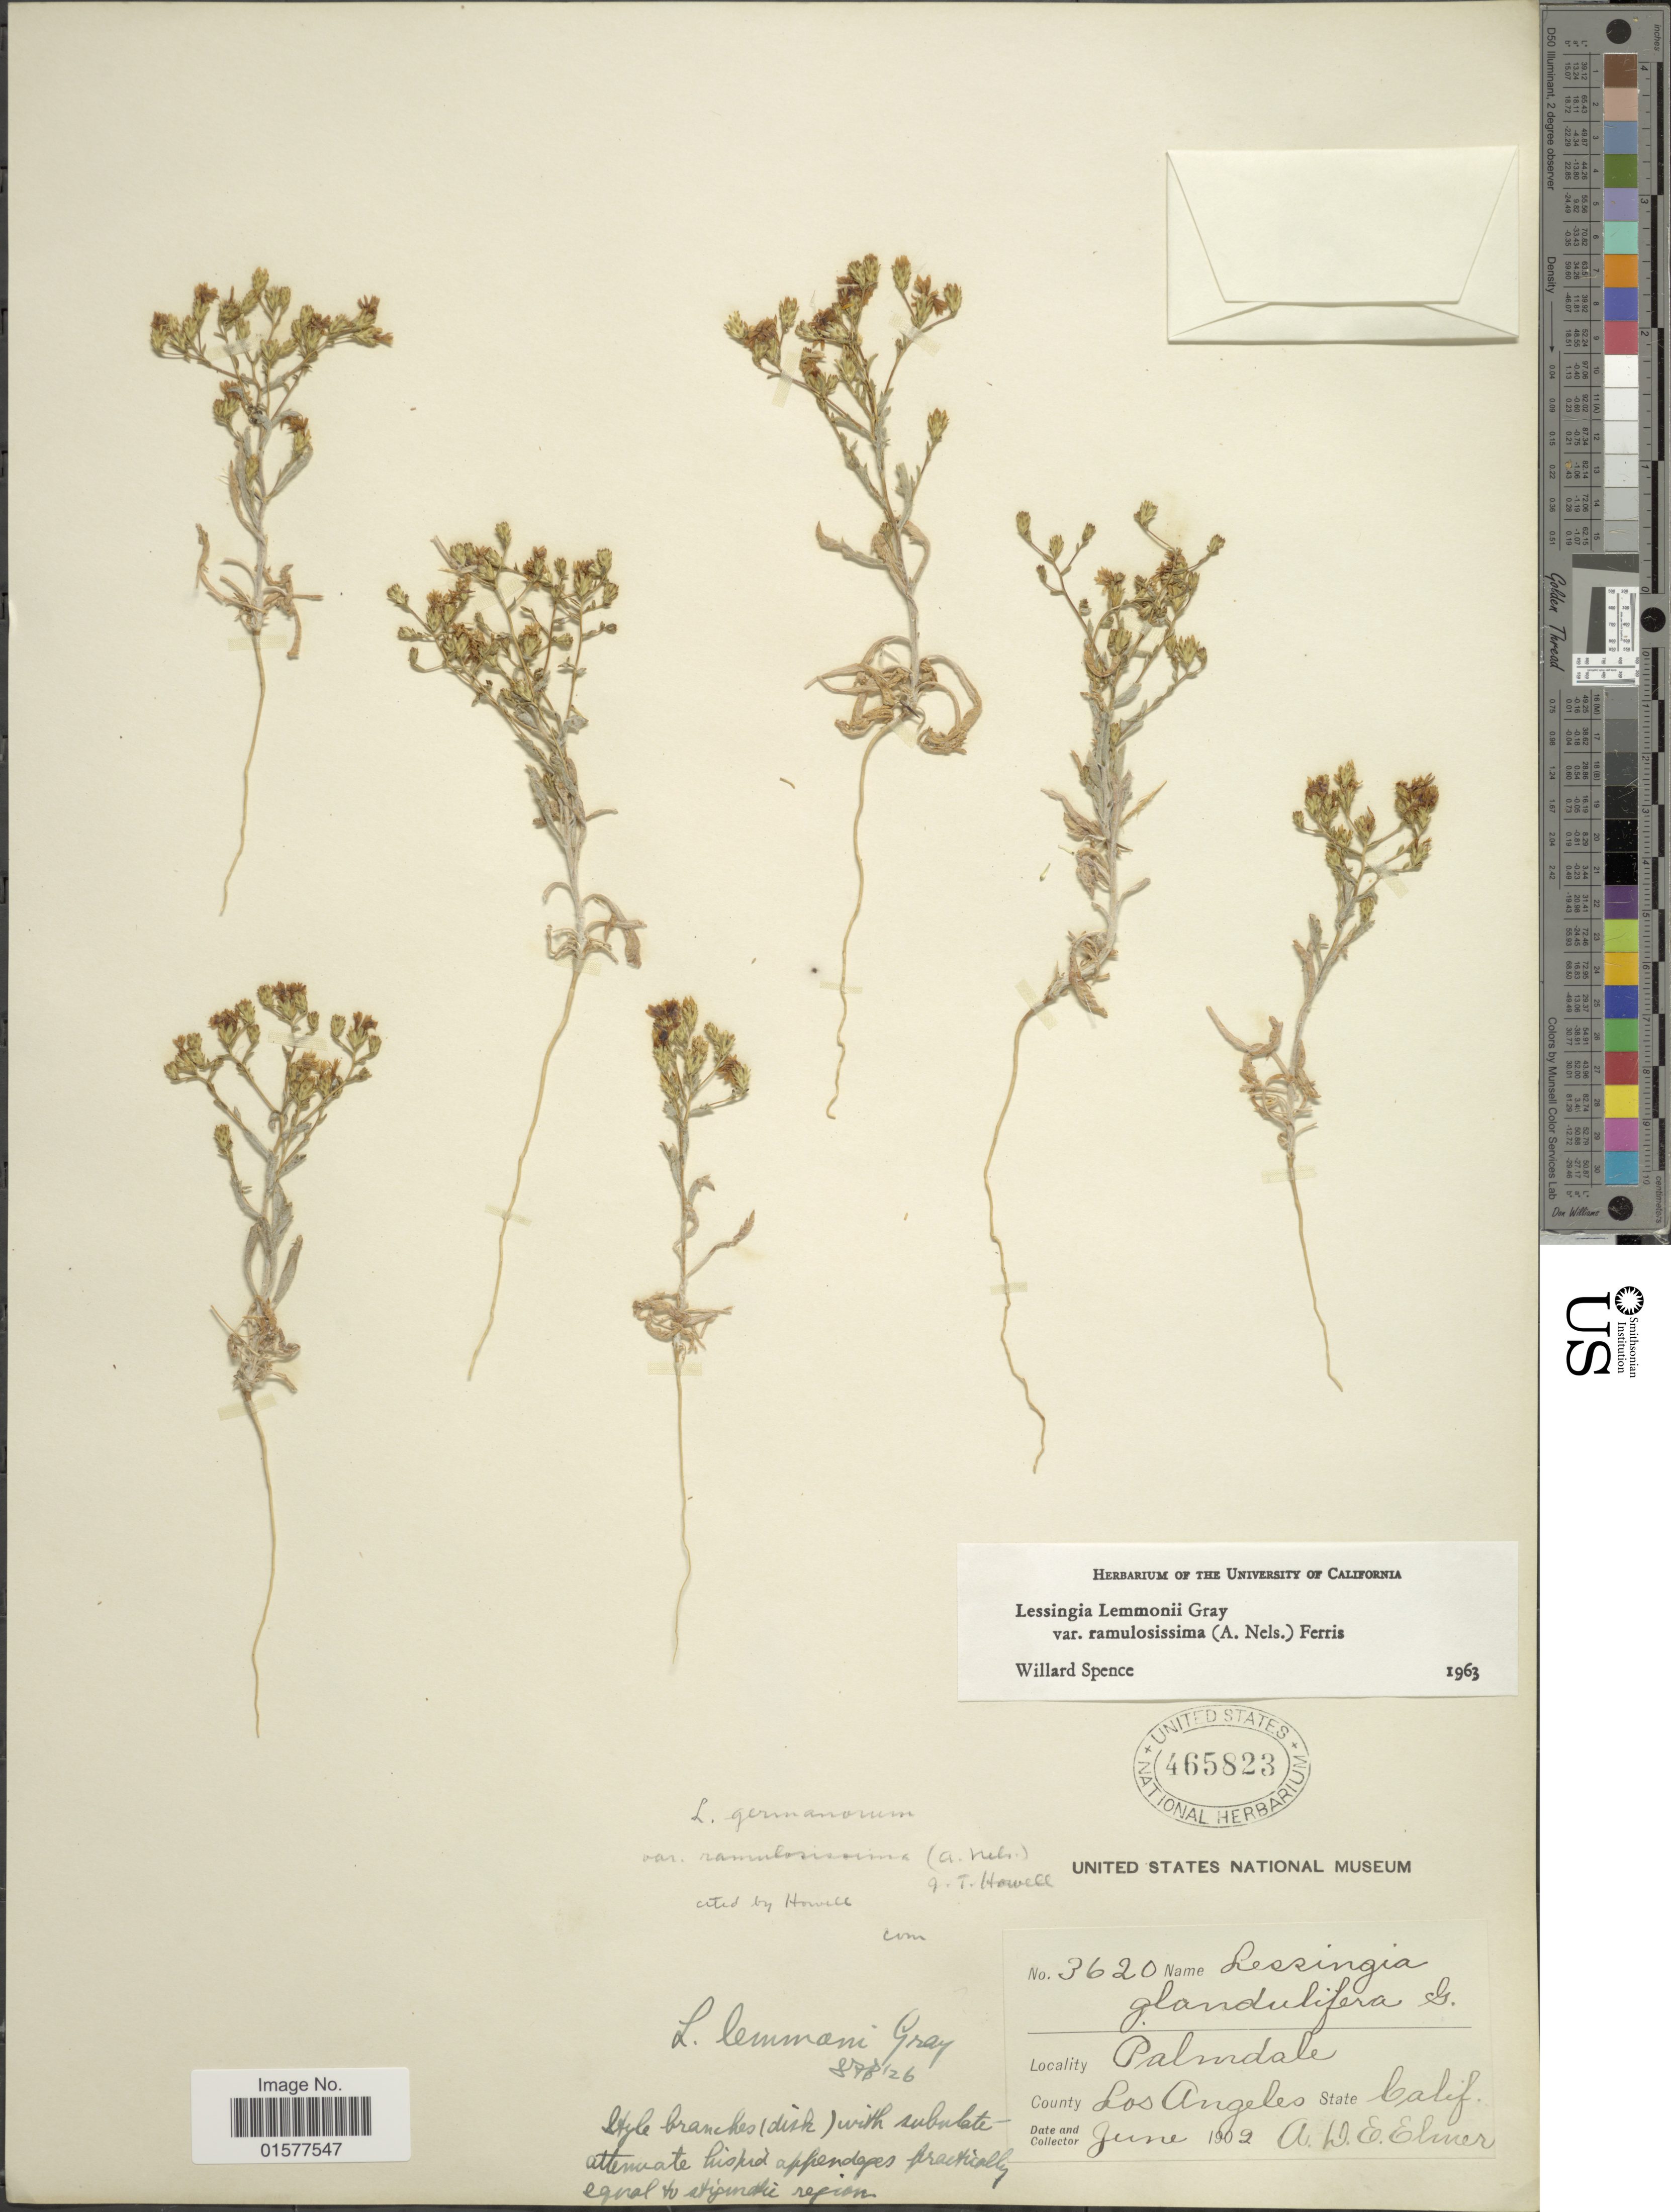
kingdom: Plantae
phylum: Tracheophyta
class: Magnoliopsida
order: Asterales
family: Asteraceae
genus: Lessingia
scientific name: Lessingia lemmonii var. ramulosissima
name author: (A. Nelson) Ferris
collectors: A. D. E. Elmer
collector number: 3620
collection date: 1902-06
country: United States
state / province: California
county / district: Los Angeles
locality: Palmdale, County Los Angeles, State Calif.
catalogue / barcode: US 465823